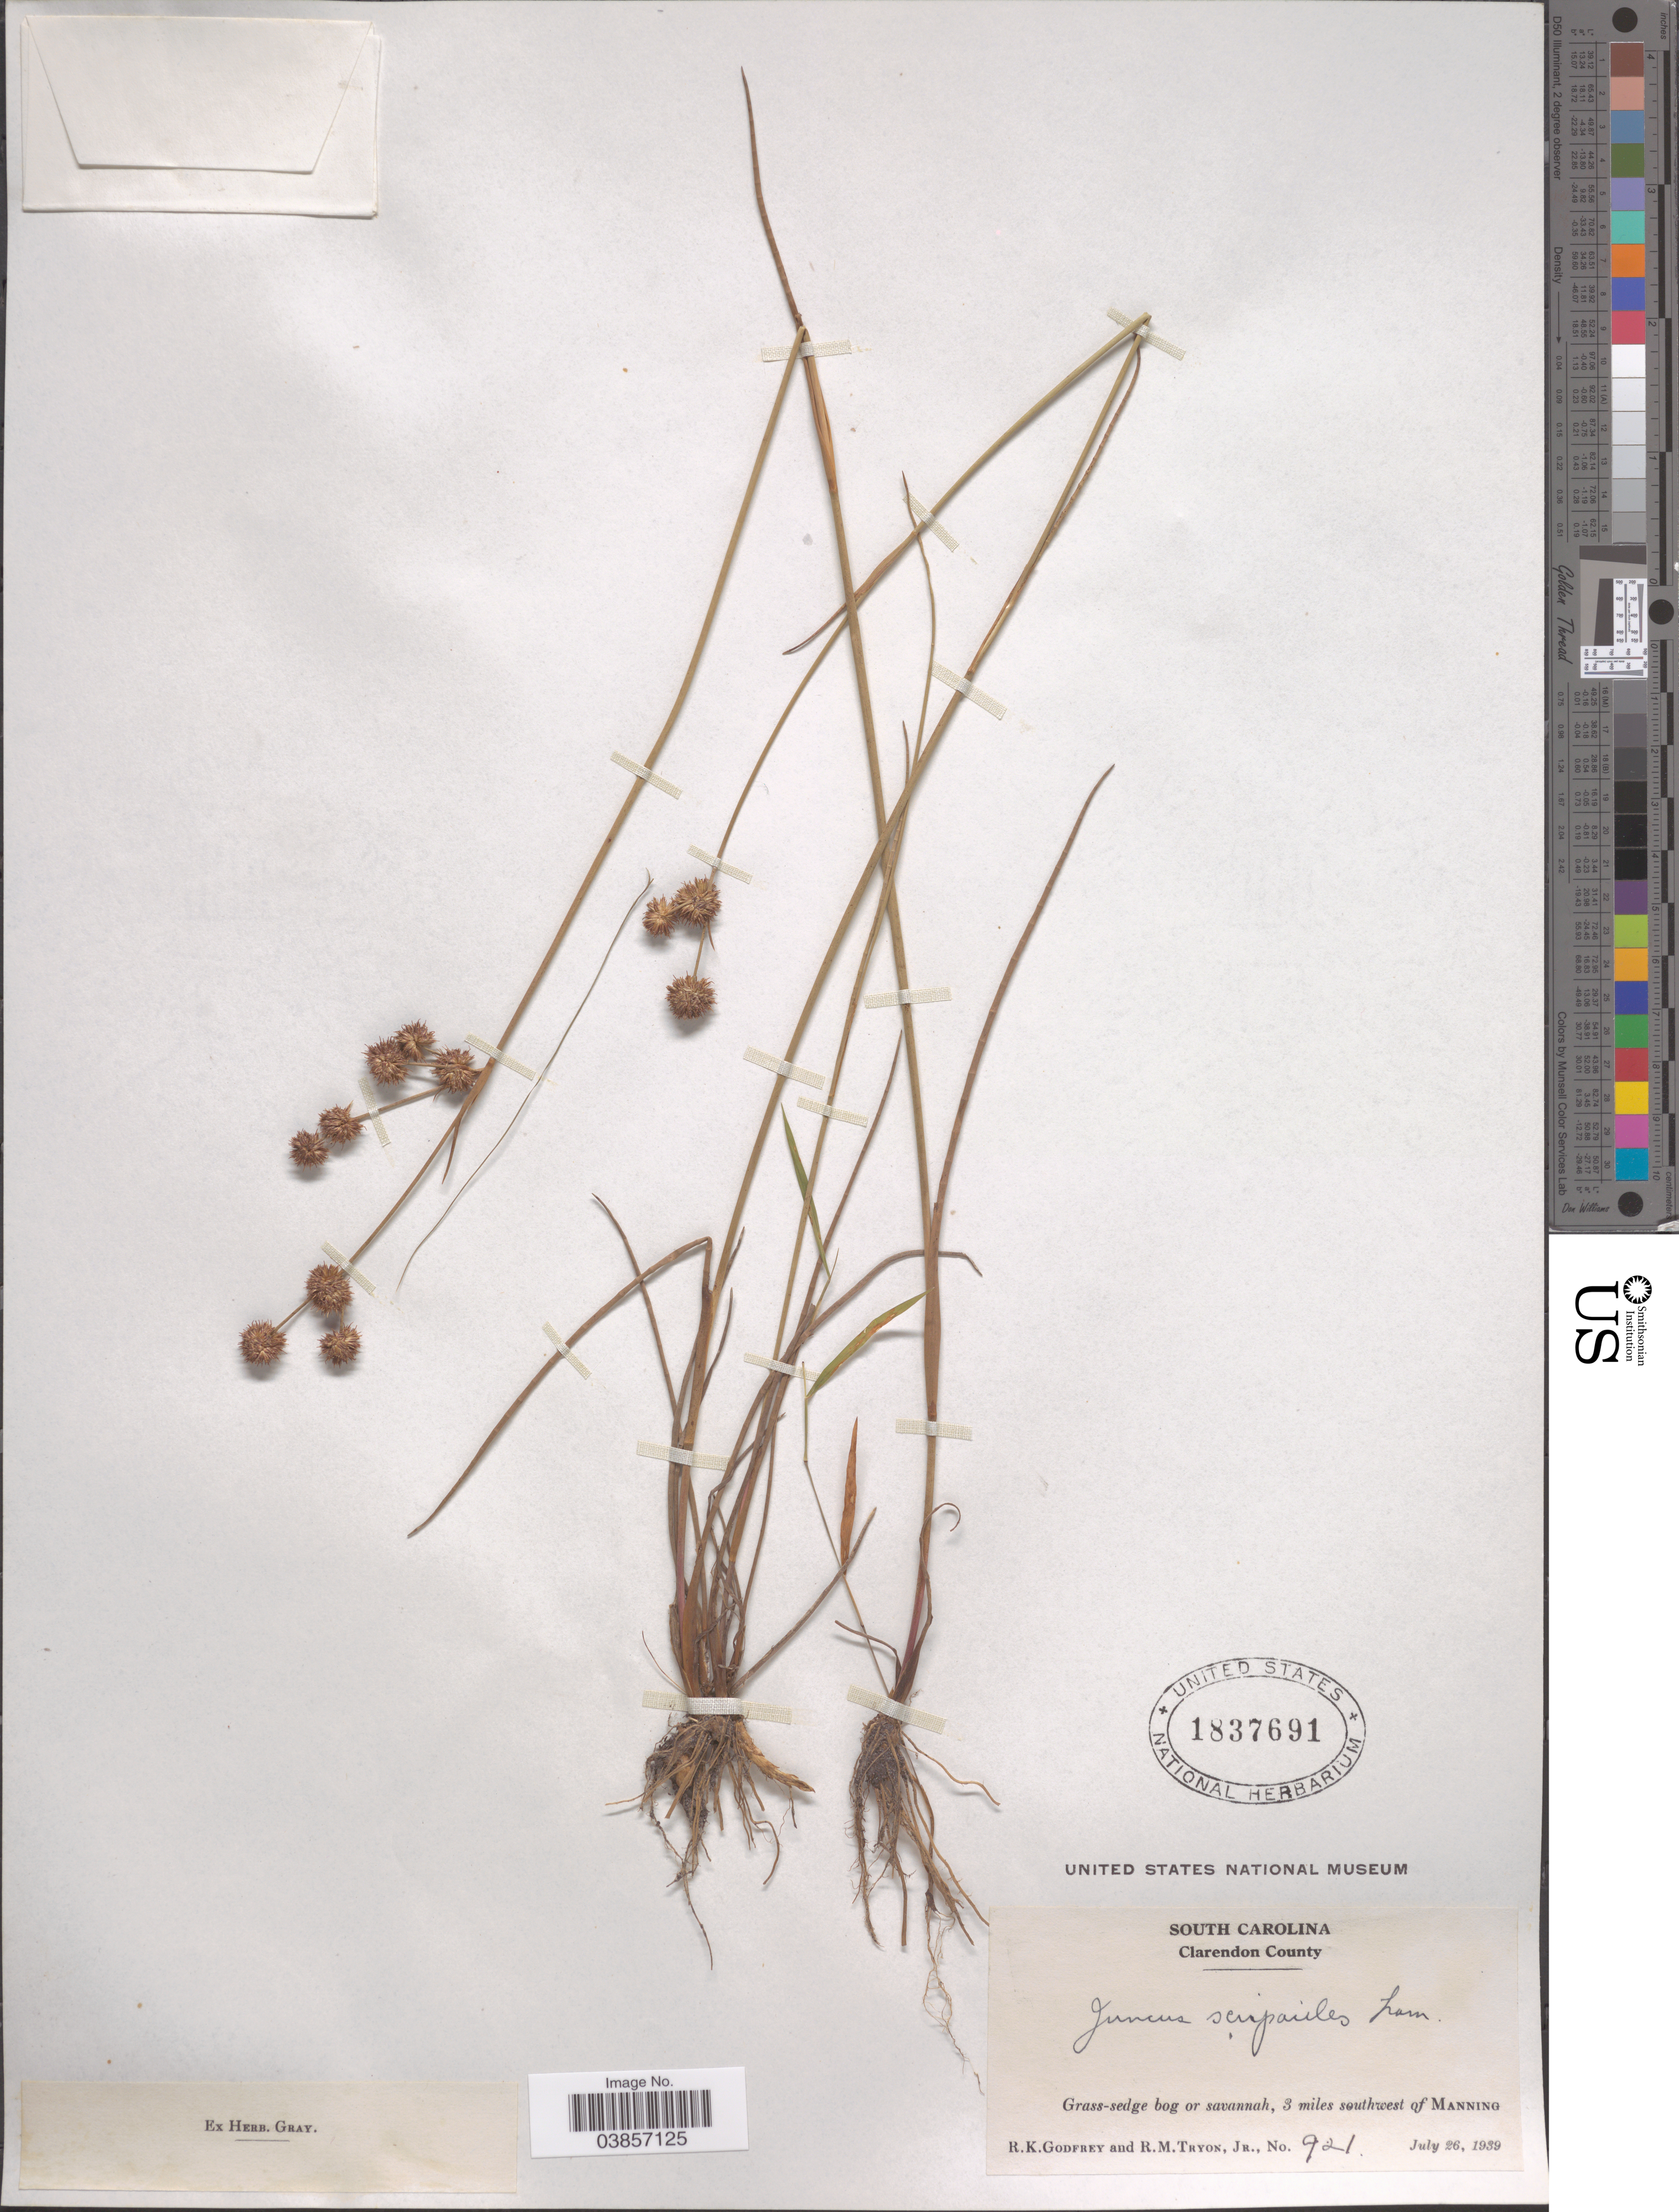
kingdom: Plantae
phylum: Tracheophyta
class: Liliopsida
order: Poales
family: Juncaceae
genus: Juncus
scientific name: Juncus scirpoides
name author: Lam.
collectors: R. K. Godfrey & R. Tryon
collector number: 921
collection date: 1939-07-26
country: United States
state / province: South Carolina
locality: Clarendon County. 3 miles southwest of Manning.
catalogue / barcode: US 1837691